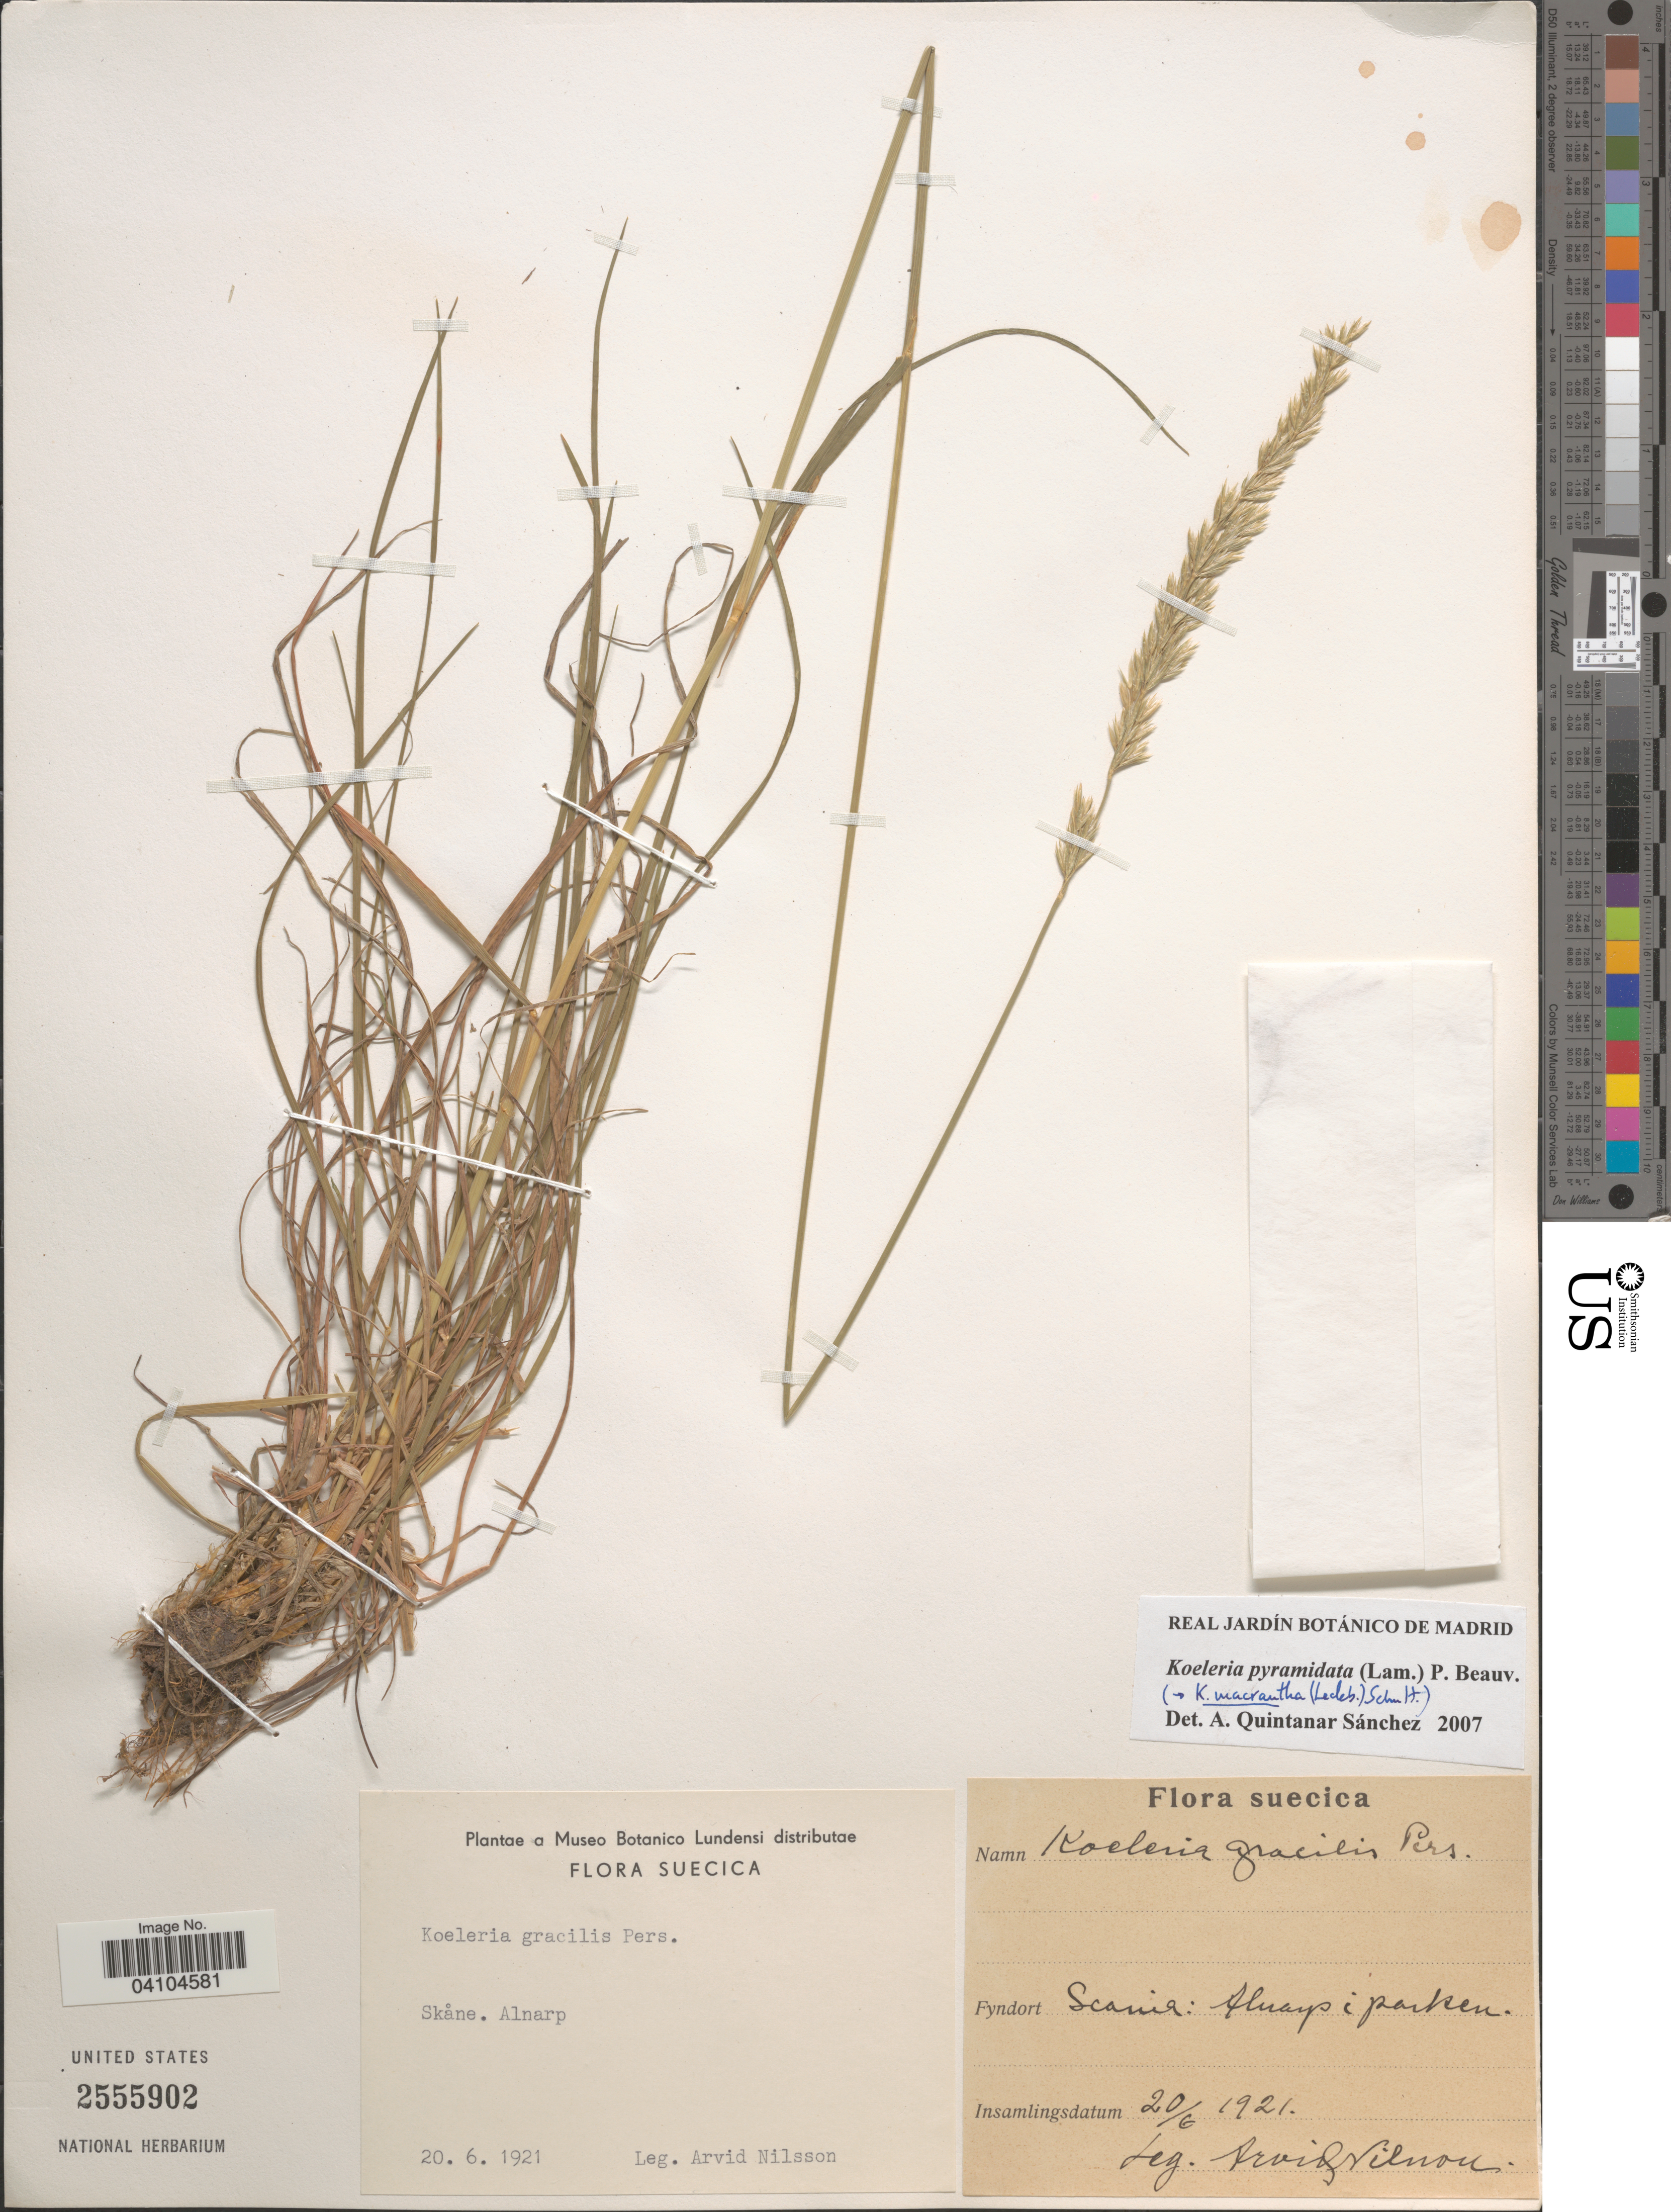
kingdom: Plantae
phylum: Tracheophyta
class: Liliopsida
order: Poales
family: Poaceae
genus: Koeleria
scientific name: Koeleria pyramidata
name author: (Lam.) P. Beauv.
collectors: A. Nilsson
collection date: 1921-06-20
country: Sweden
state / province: Skåne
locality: Suecica. Skåne. Alnarp.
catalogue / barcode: US 2555902